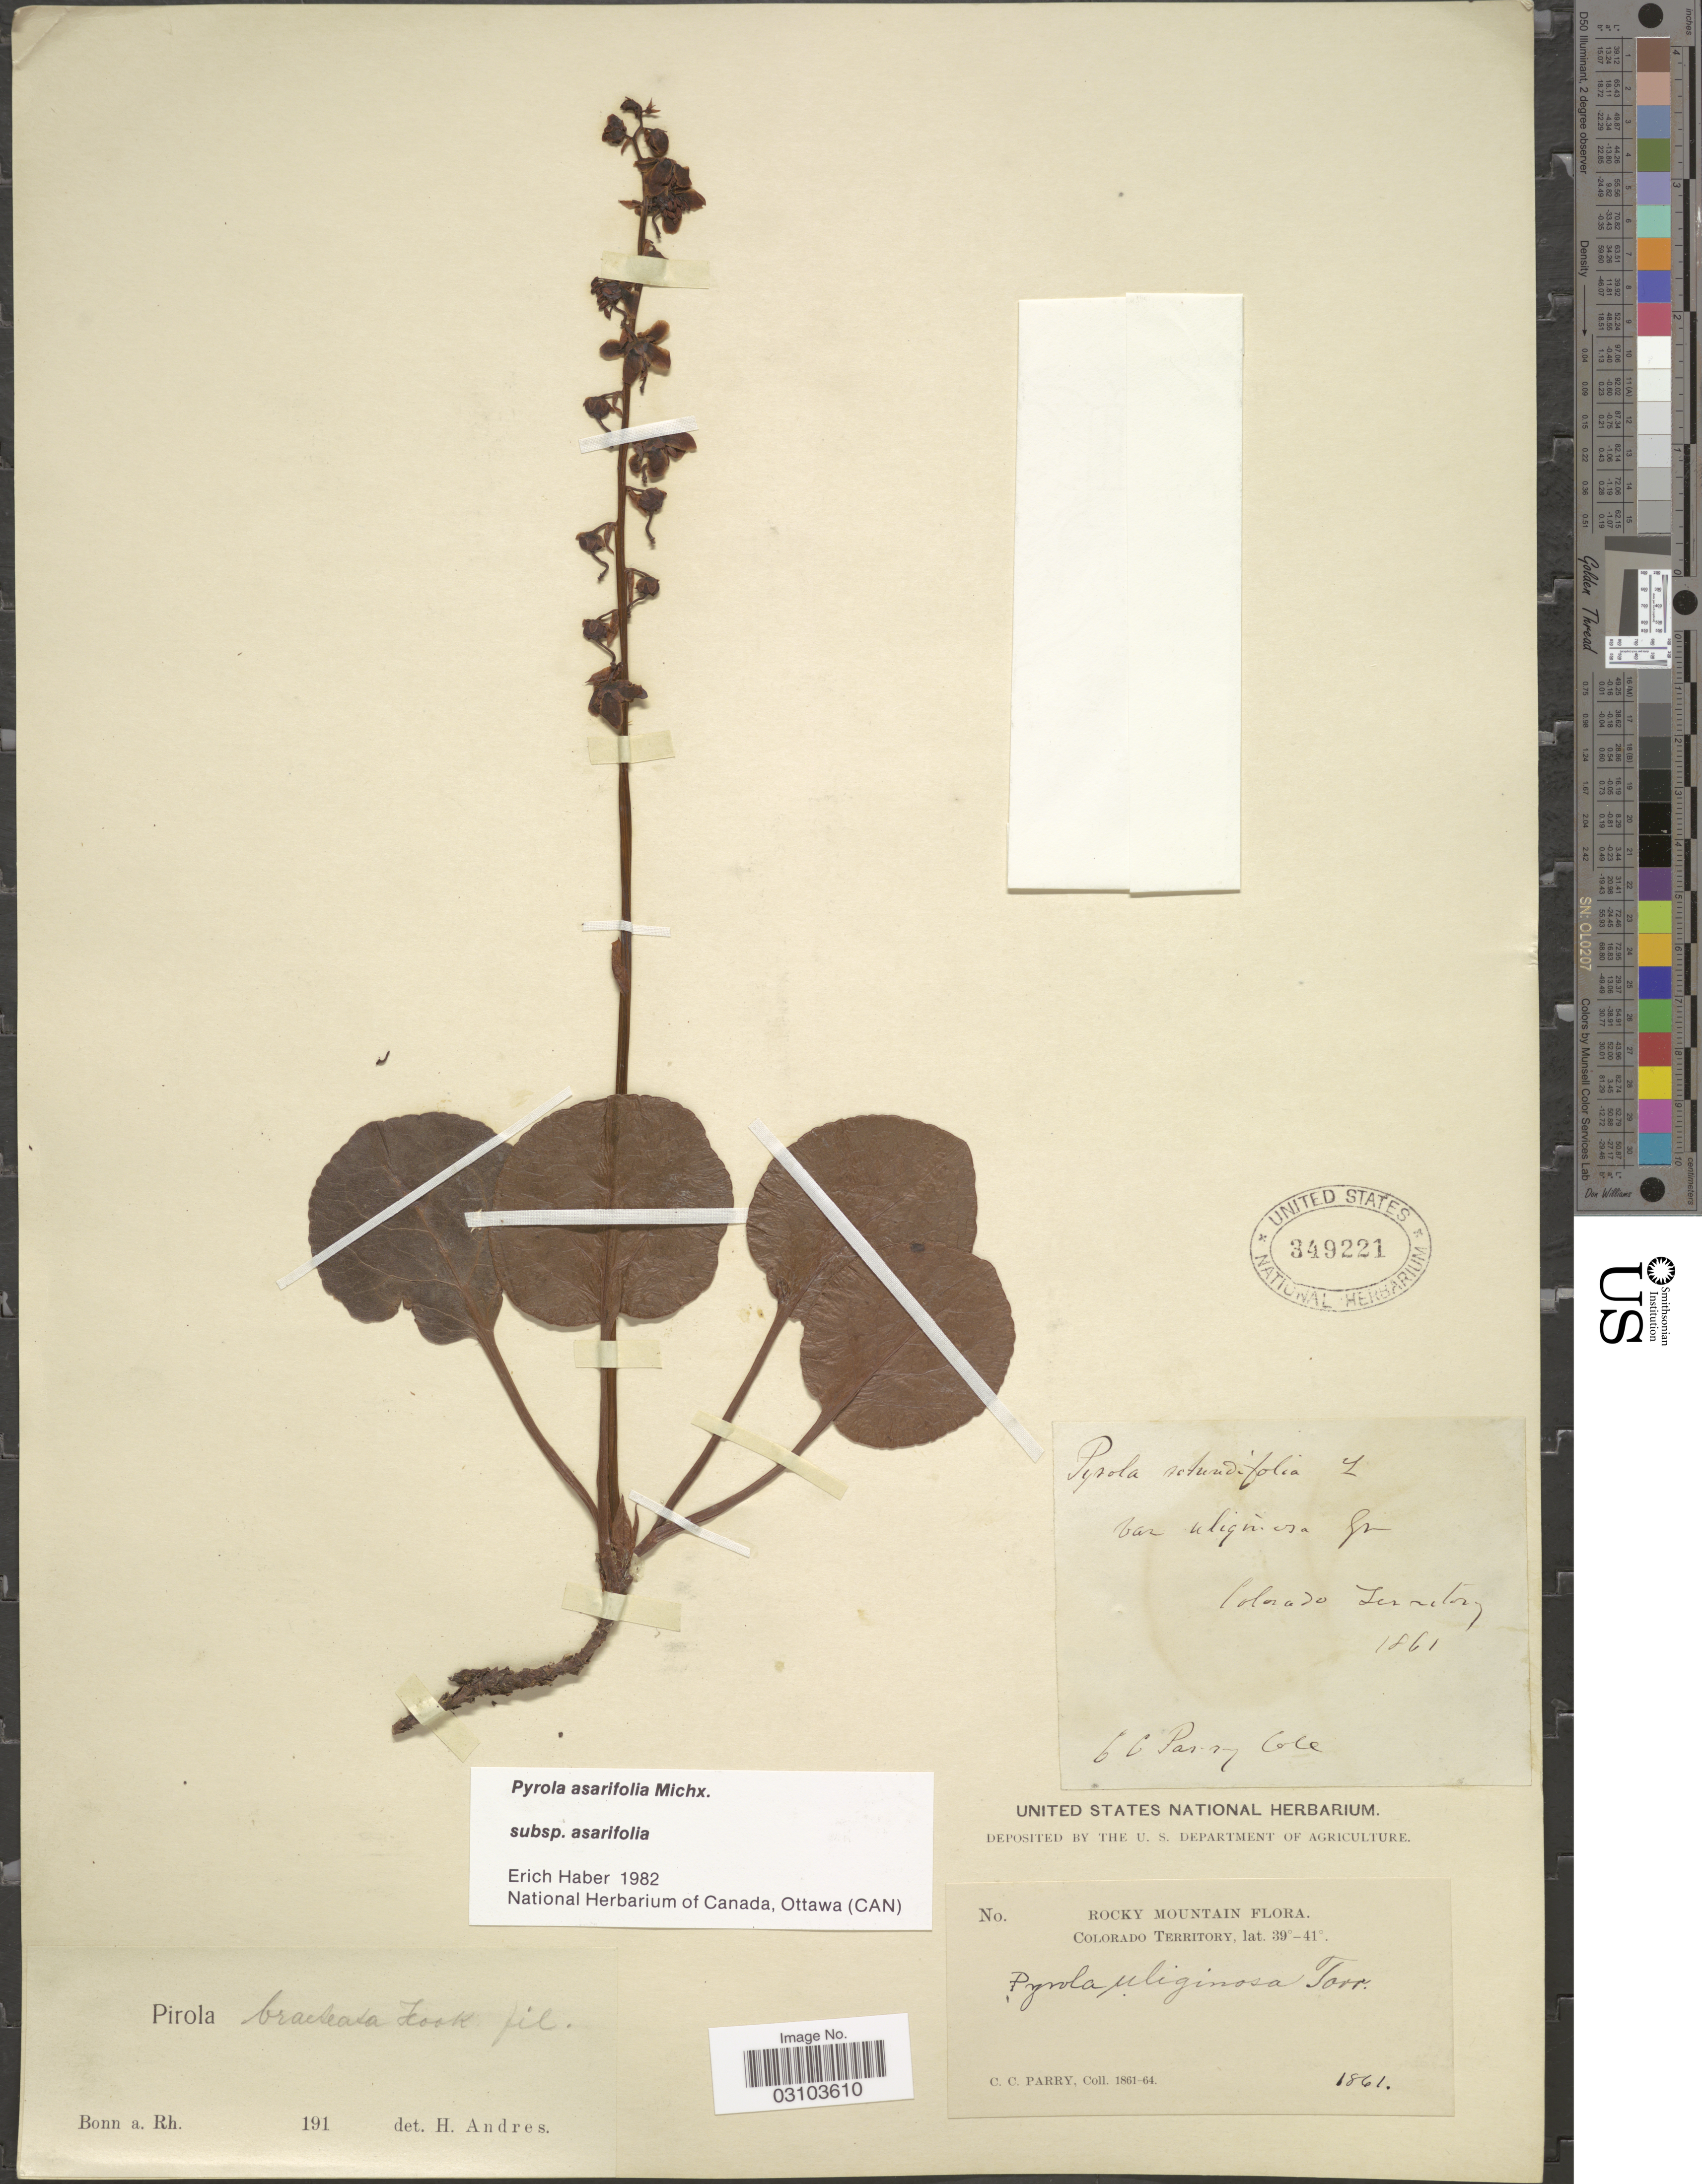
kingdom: Plantae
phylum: Tracheophyta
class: Magnoliopsida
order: Ericales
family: Ericaceae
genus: Pyrola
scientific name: Pyrola asarifolia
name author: Michx.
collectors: C. C. Parry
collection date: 1861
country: United States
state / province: Colorado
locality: Rocky Mountain.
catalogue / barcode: US 349221